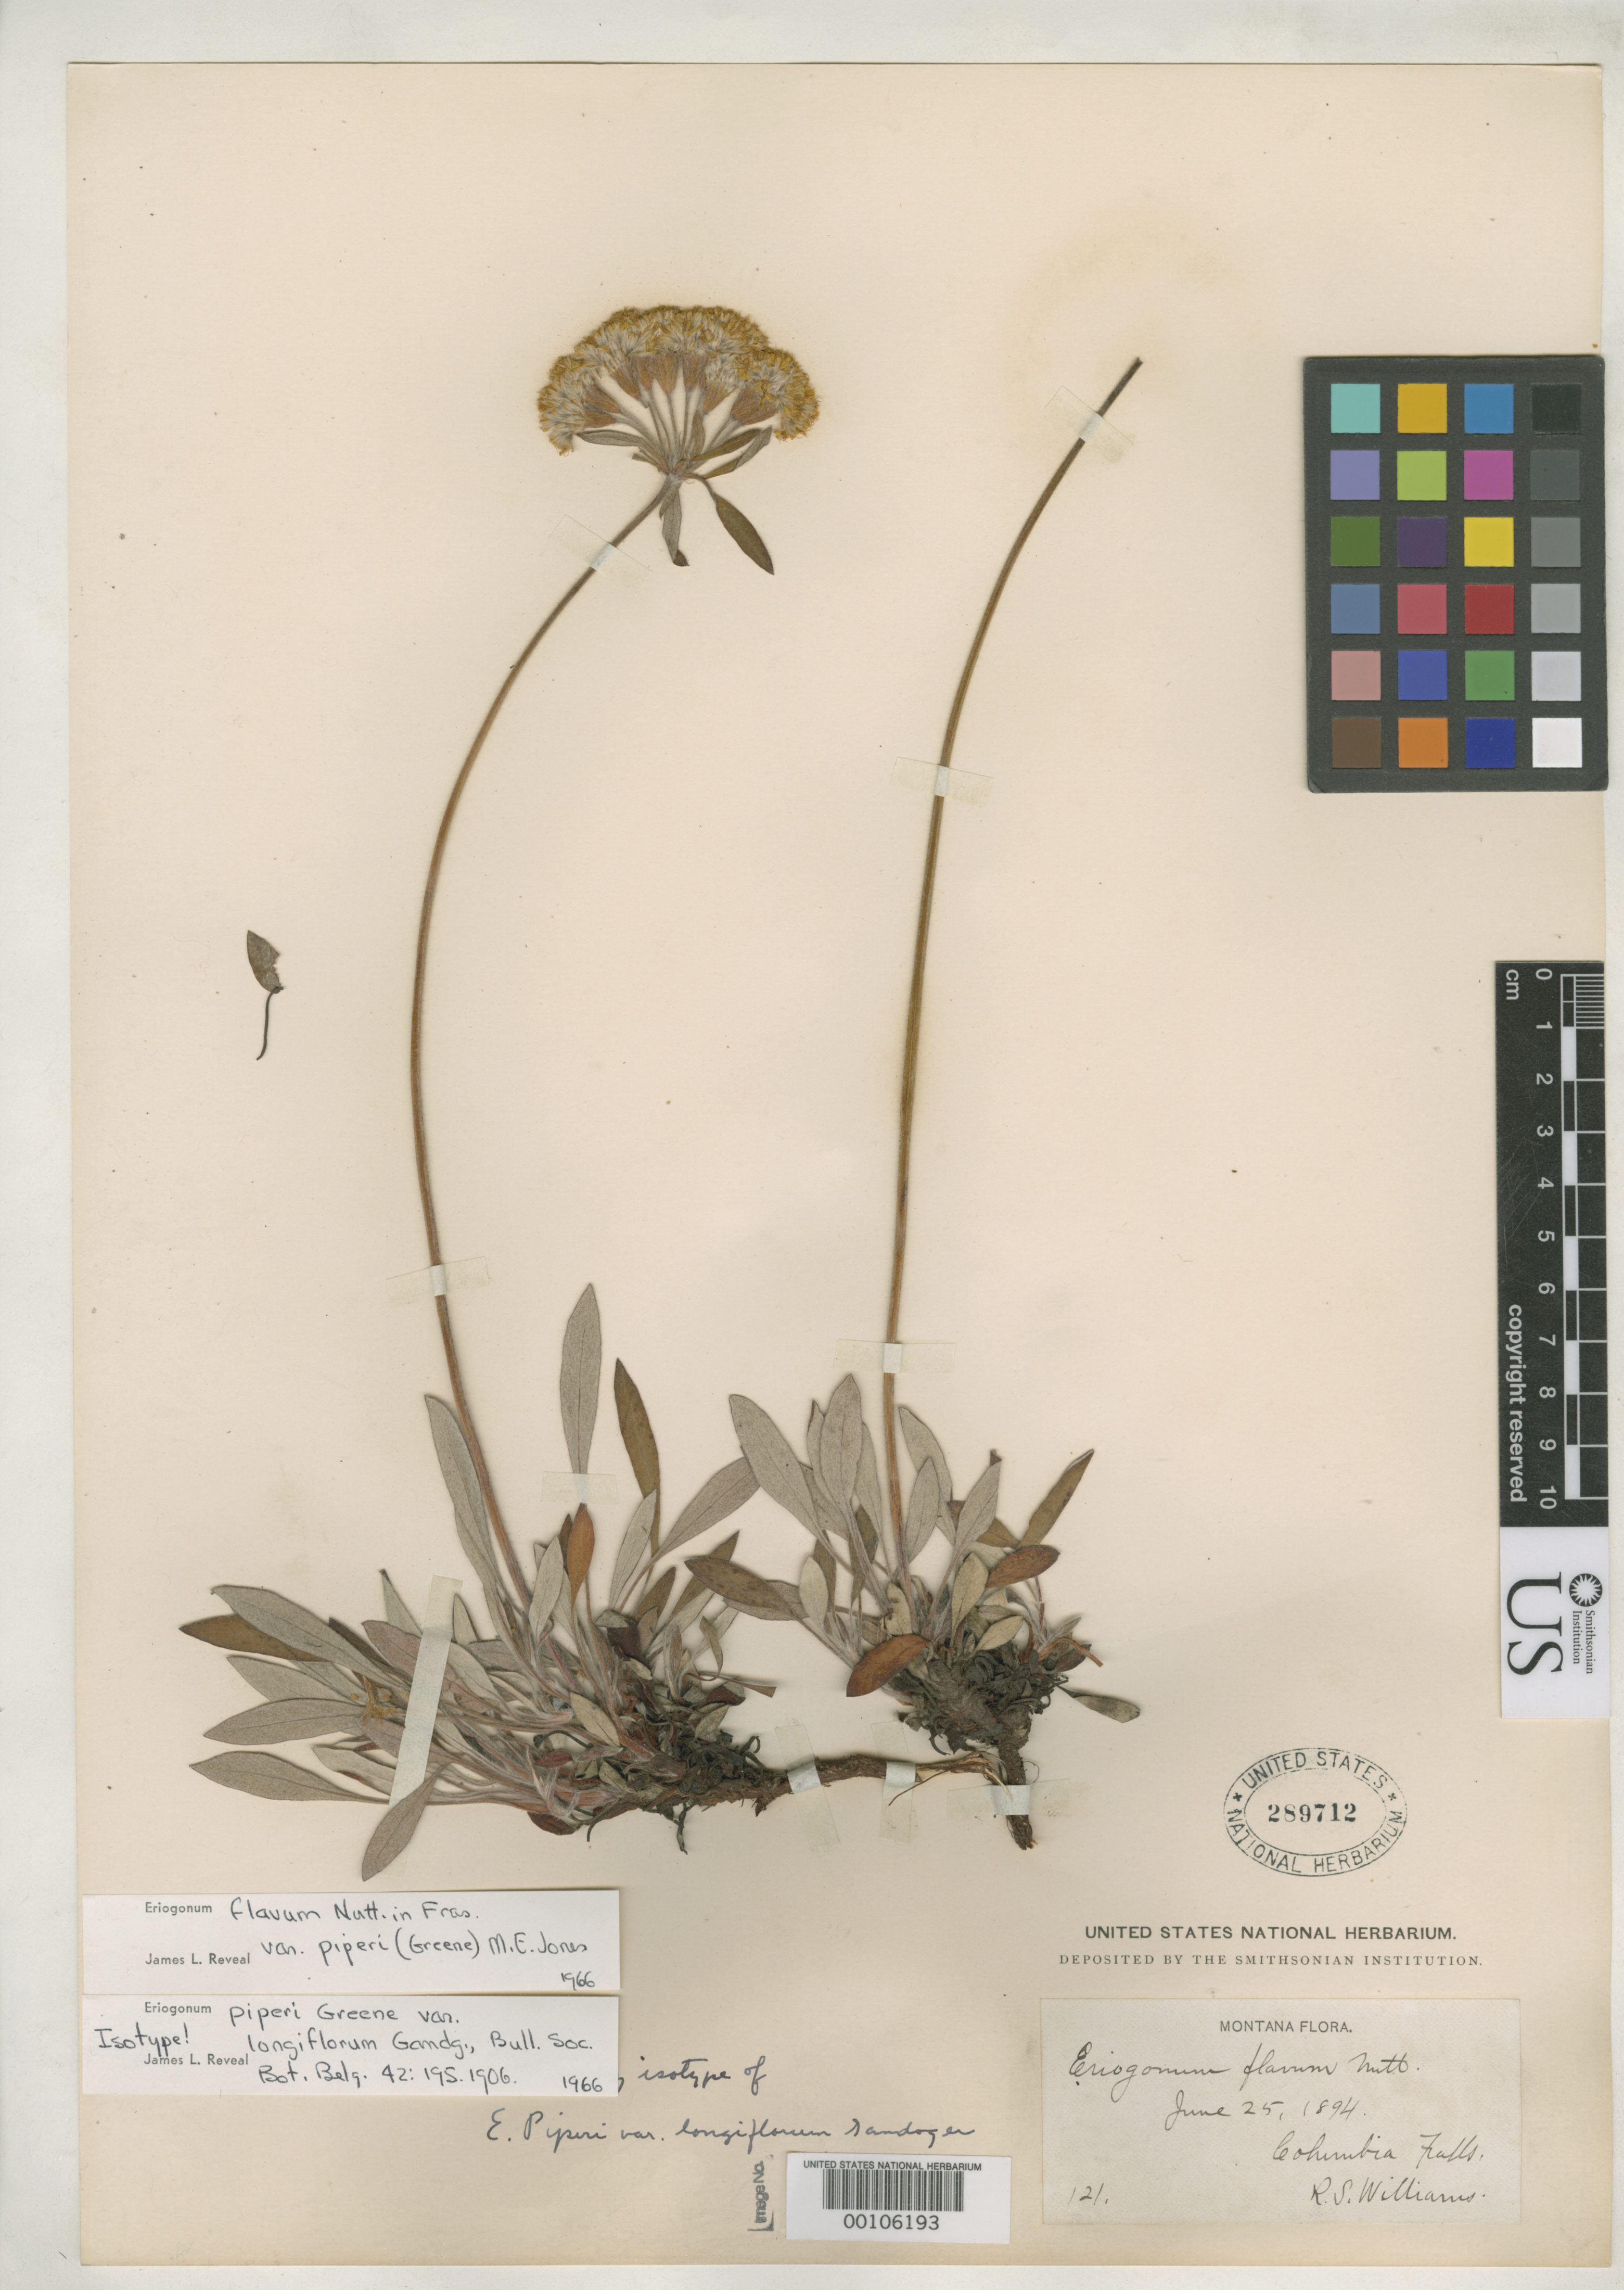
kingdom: Plantae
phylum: Tracheophyta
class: Magnoliopsida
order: Caryophyllales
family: Polygonaceae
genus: Eriogonum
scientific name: Eriogonum piperi var. longiflorum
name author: Gand.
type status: Isotype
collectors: R. S. Williams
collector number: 121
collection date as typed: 25 Jun 1894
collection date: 1894-06-25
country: United States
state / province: Montana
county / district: Flathead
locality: Columbia Falls.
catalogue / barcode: US 289712